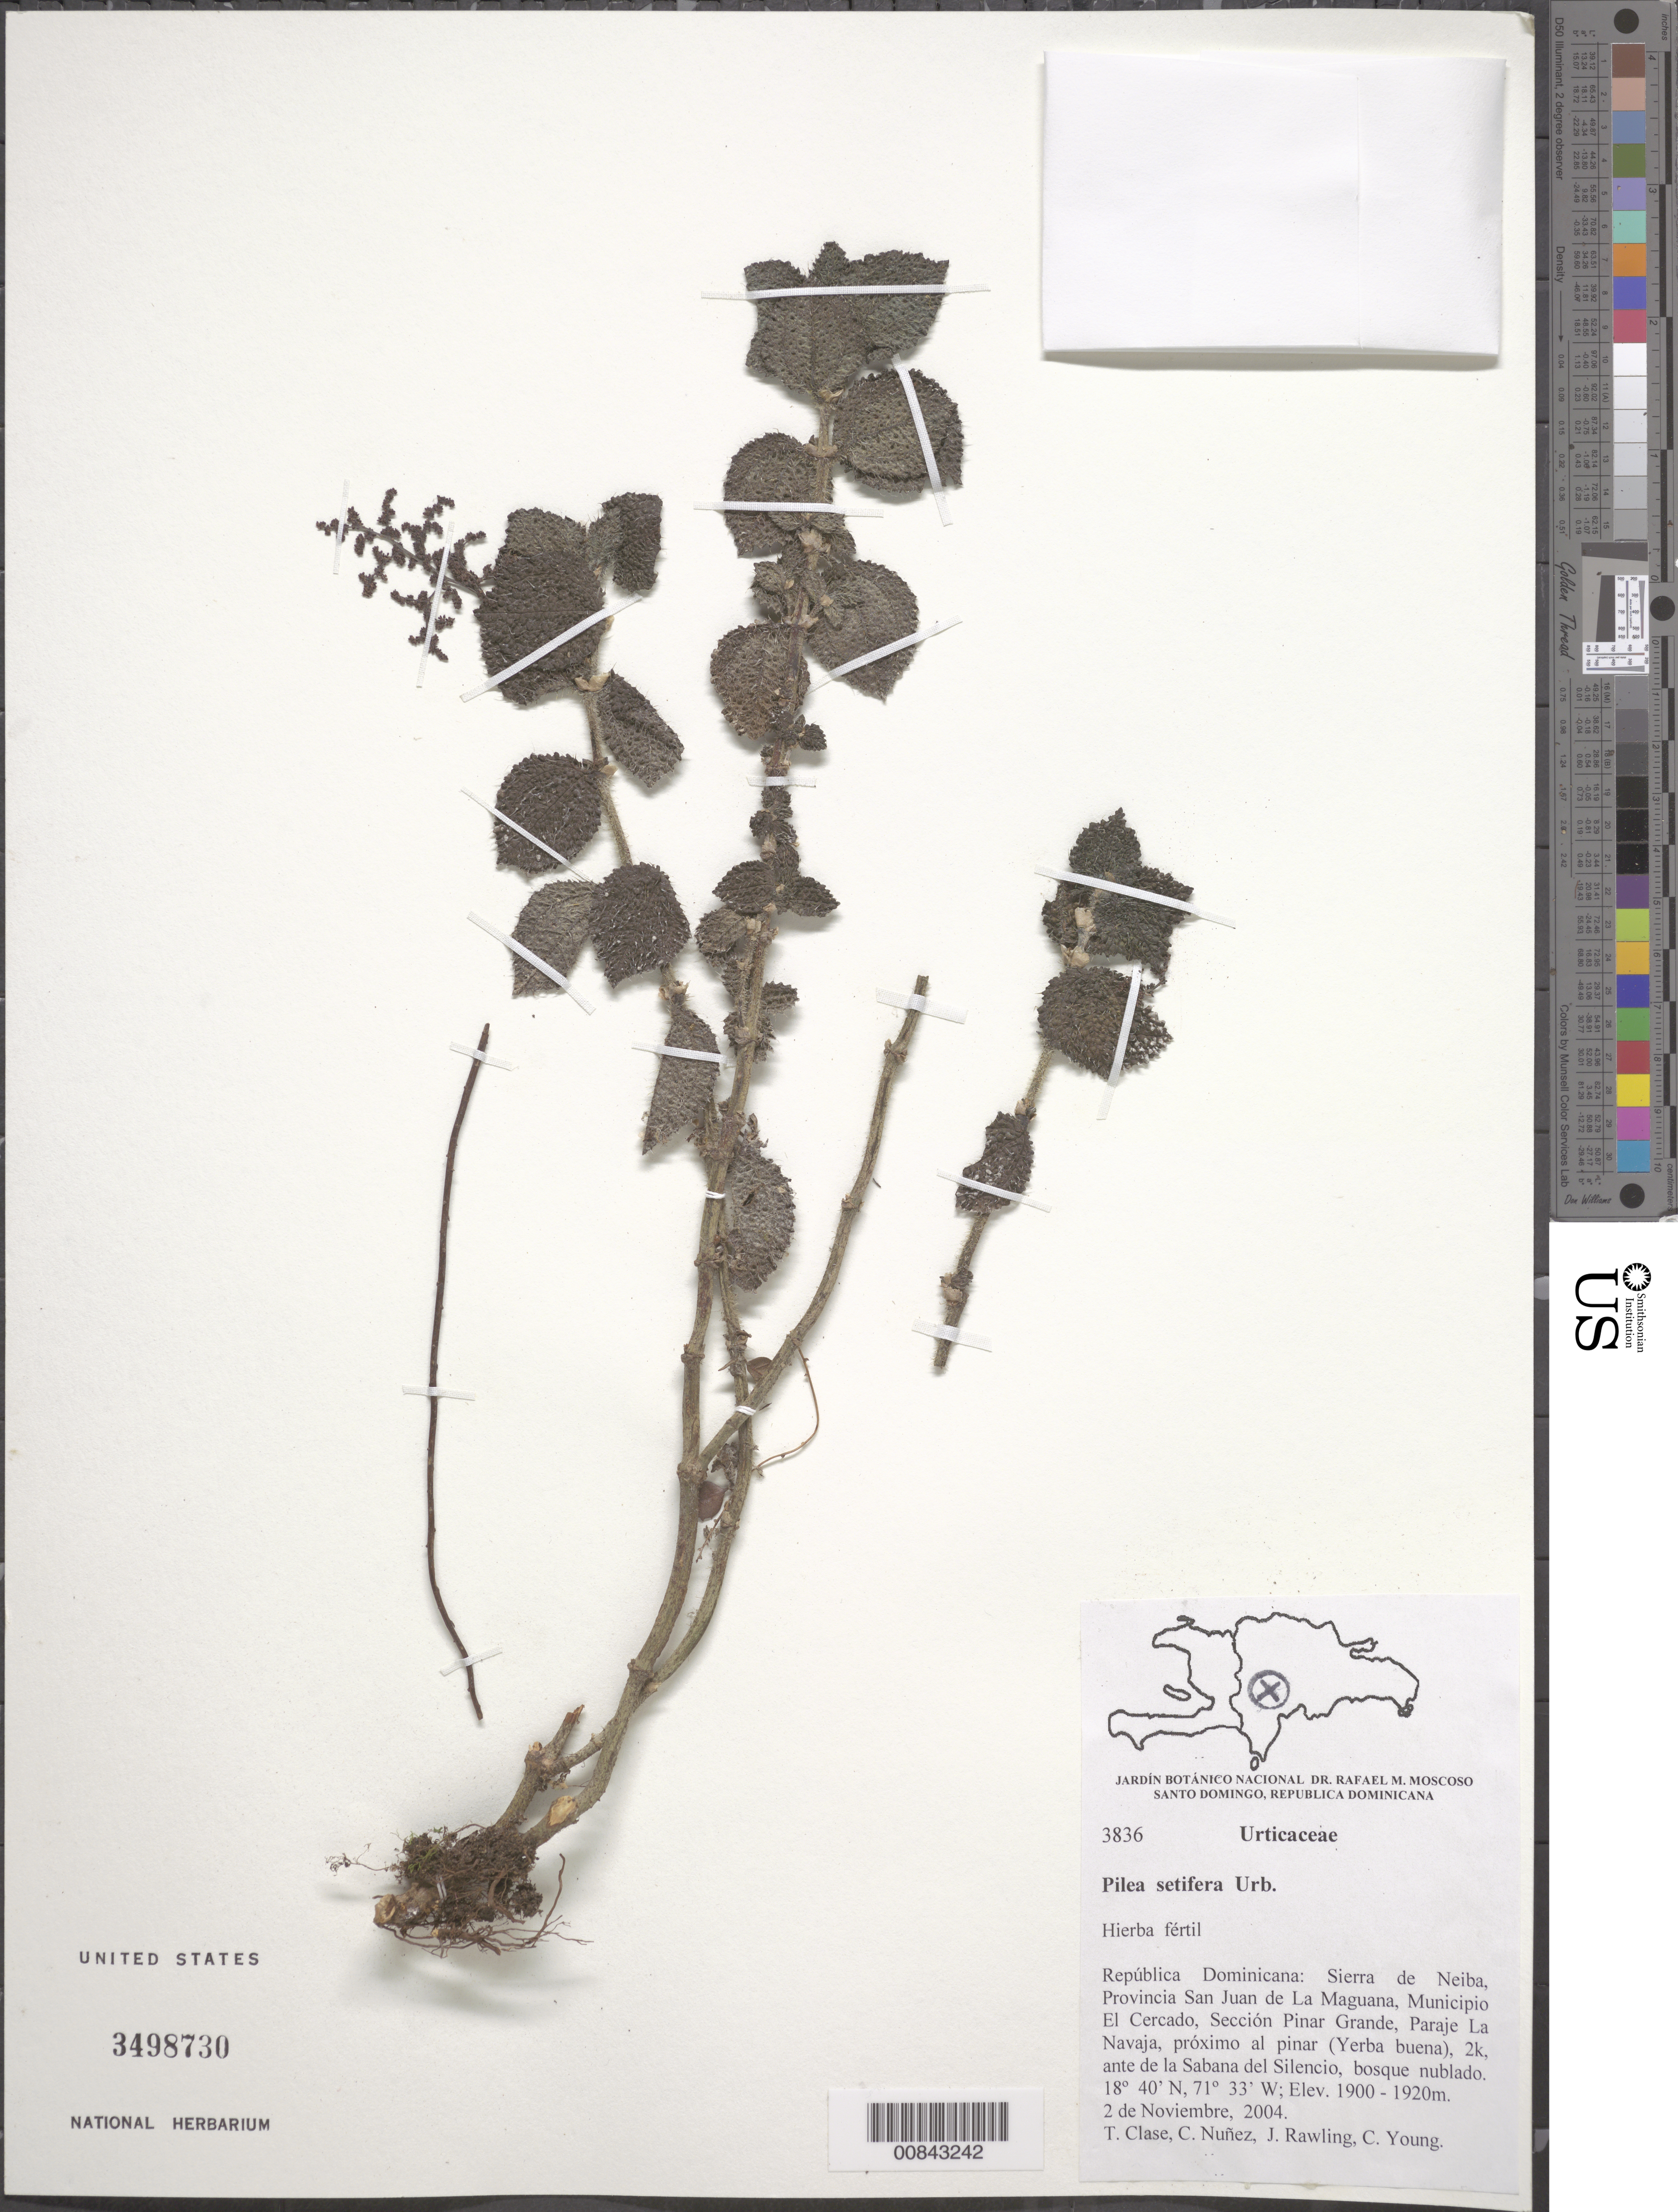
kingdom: Plantae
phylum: Tracheophyta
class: Magnoliopsida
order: Rosales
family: Urticaceae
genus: Pilea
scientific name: Pilea setigera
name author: Urb.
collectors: T. Clase, C. Nunez, J. Rawling & C. Young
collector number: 3836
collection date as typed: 02 Nov 2004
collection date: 2004-11-02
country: Dominican Republic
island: Hispaniola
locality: Sierra de Neiba, Prov. San Juan de La Maguana, Mun. El Cercado, Sección Pinar Grande Paraje La Navaja (Yerba buena), próximo al pinar 2k, ante de la Sabana del Silencio.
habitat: Bosque nublado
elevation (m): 1900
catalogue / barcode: US 3498730